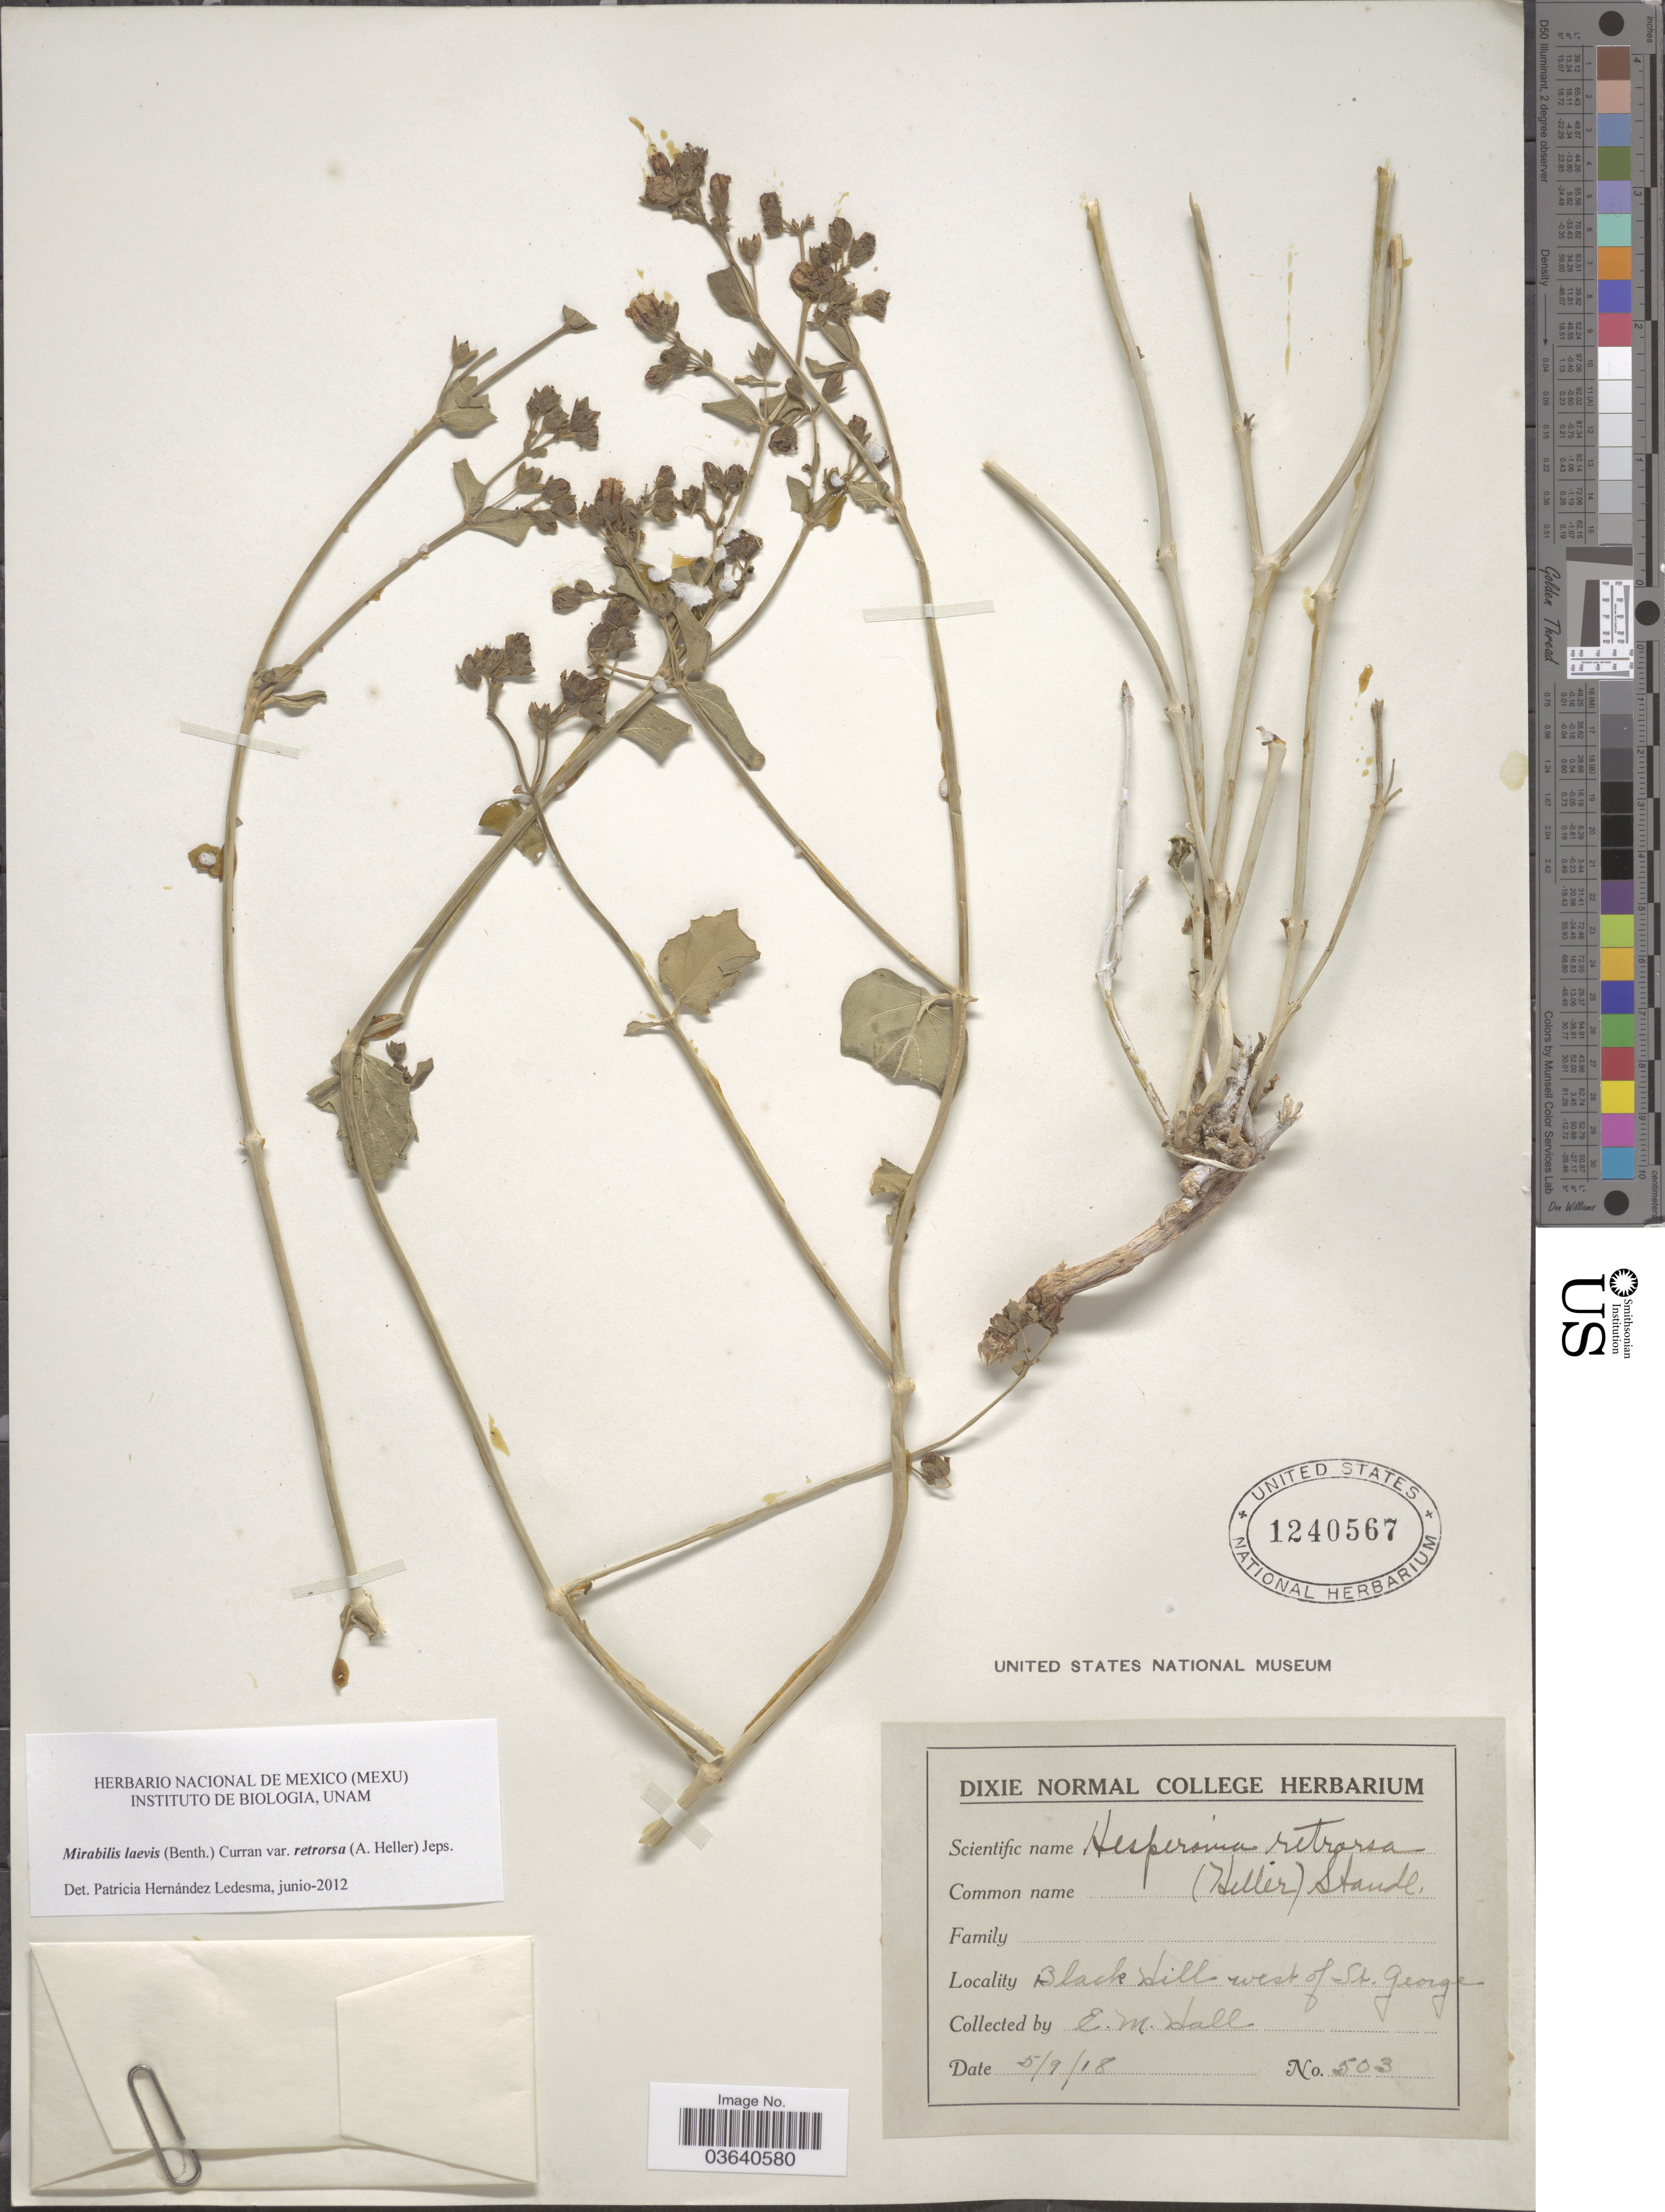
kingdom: Plantae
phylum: Tracheophyta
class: Magnoliopsida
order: Caryophyllales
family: Nyctaginaceae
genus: Mirabilis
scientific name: Mirabilis laevis var. retrorsa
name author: (A. Heller) Jeps.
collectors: E. Hall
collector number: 503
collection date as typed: Transcribed d/m/y: 9/5/18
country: United States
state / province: Utah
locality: Black Hill west of St. George.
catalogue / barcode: US 1240567